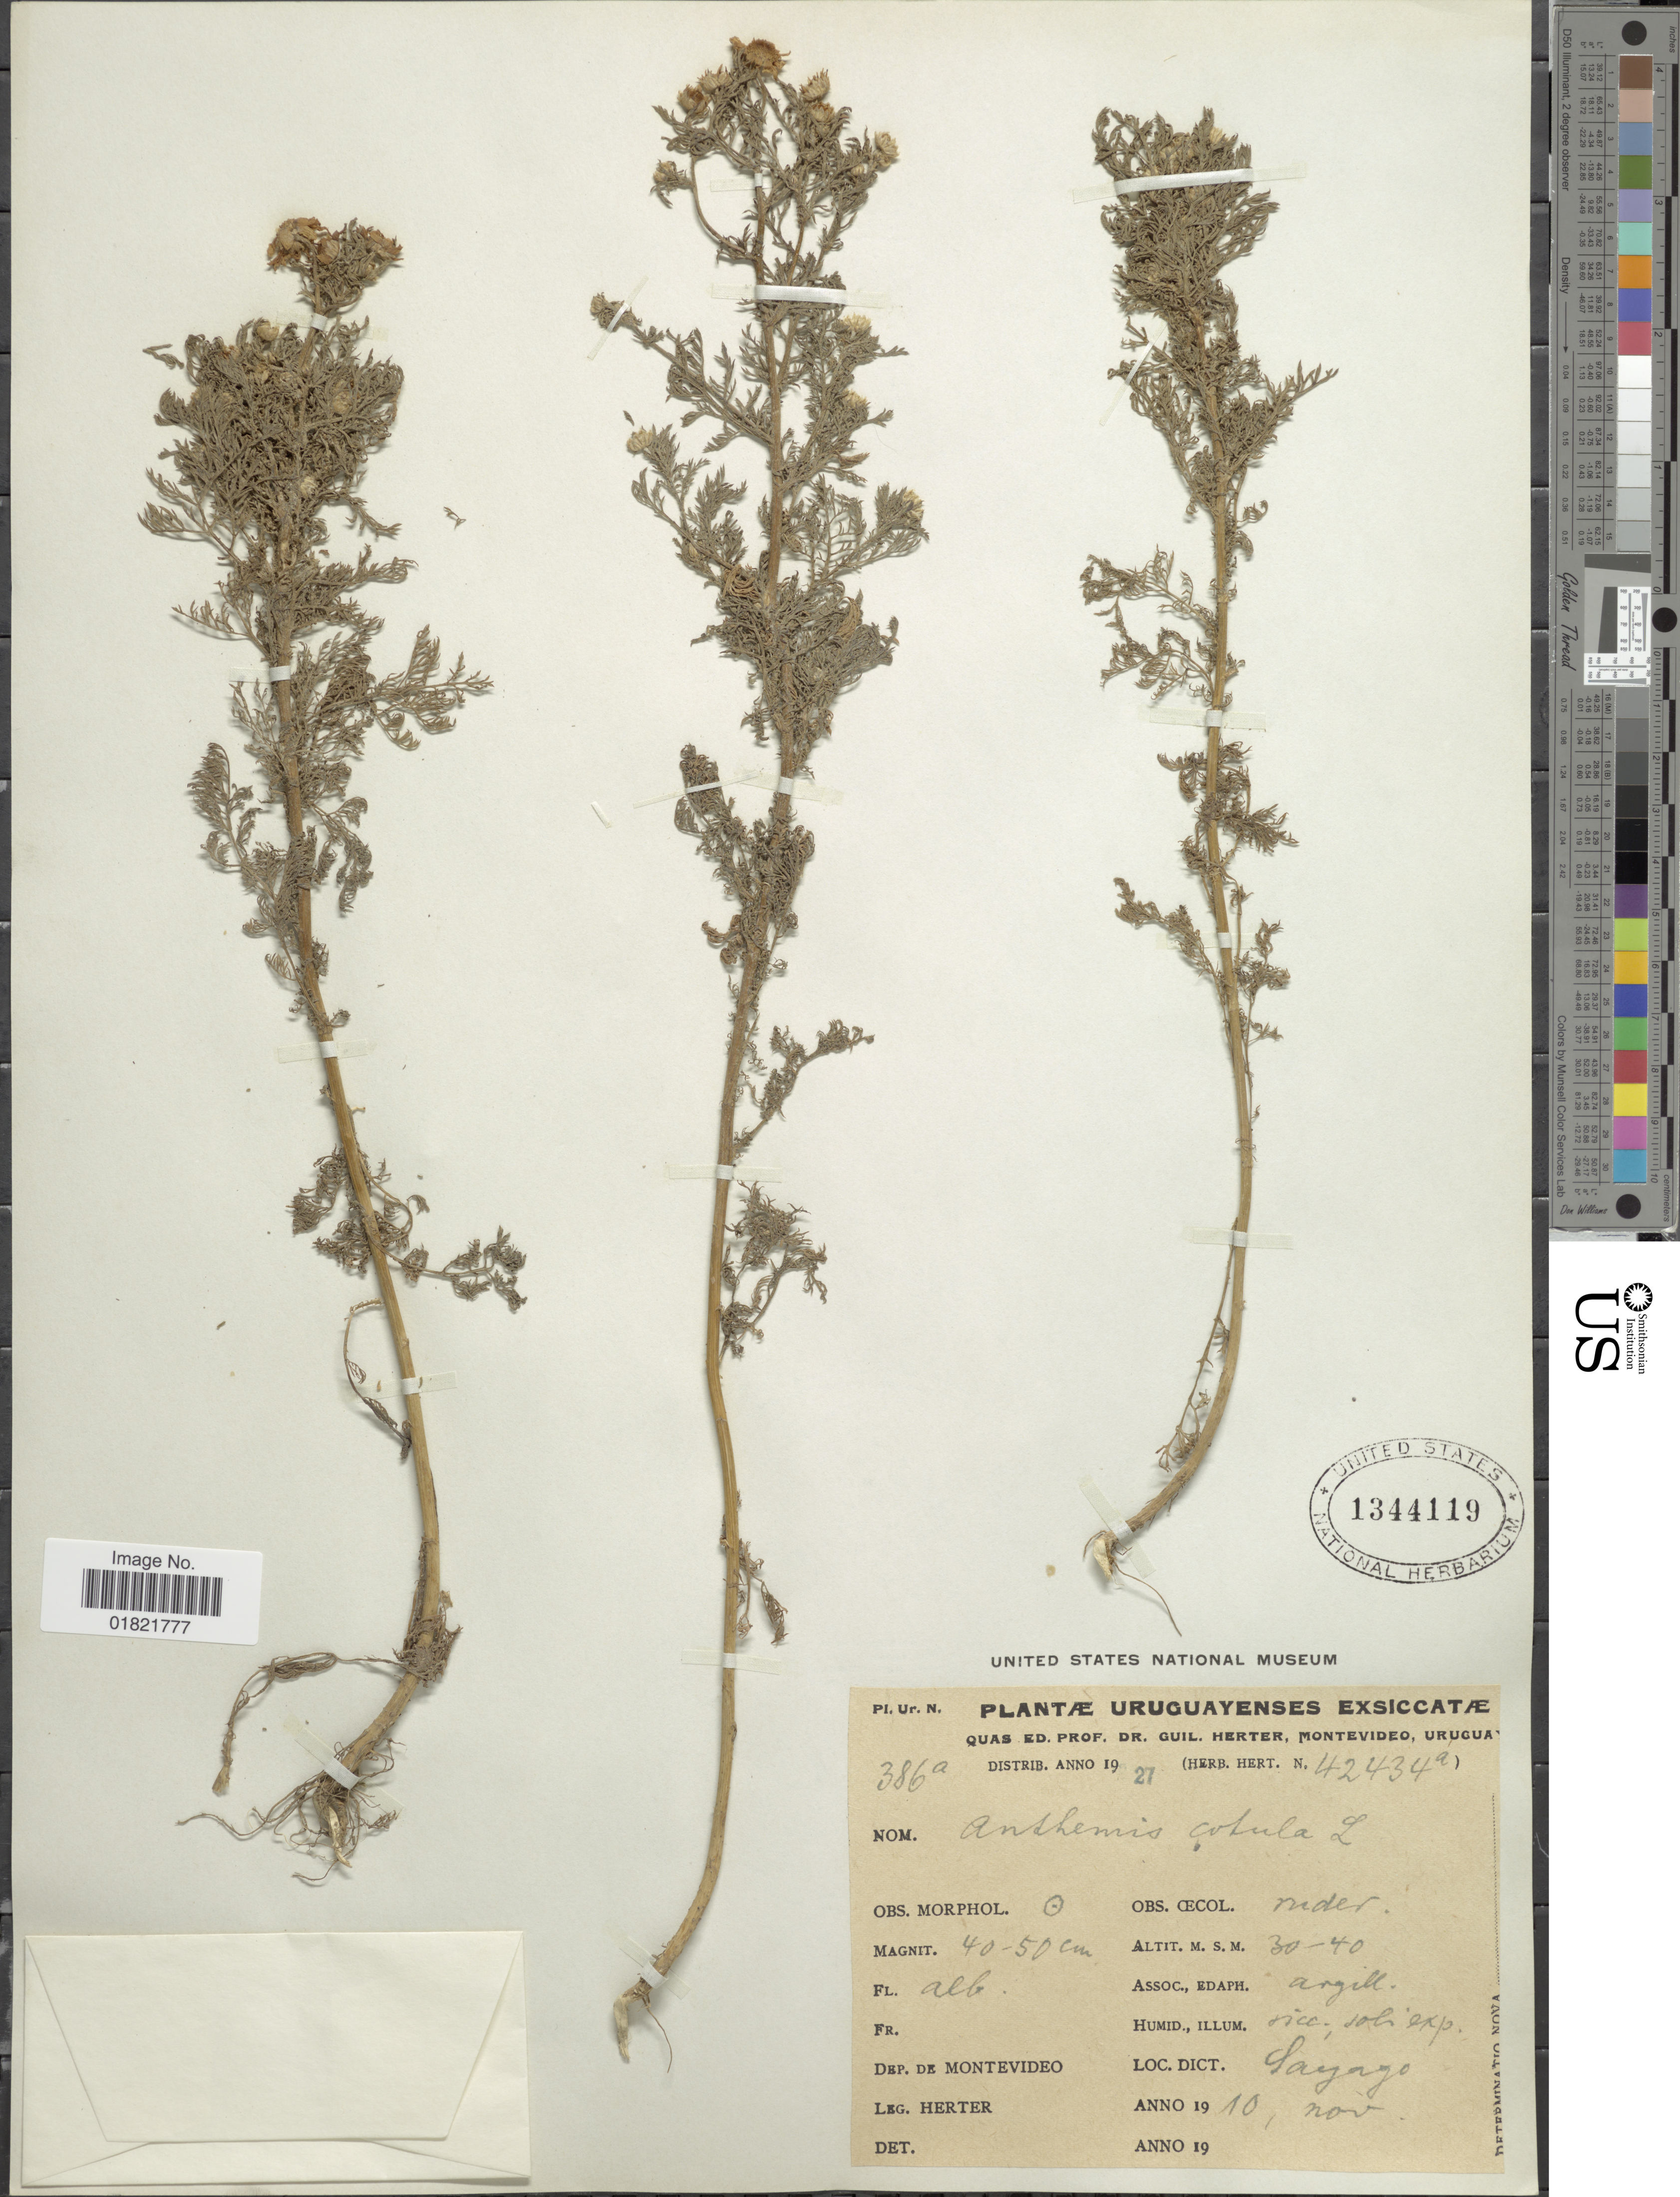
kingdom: Plantae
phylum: Tracheophyta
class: Magnoliopsida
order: Asterales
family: Asteraceae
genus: Anthemis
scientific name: Anthemis cotula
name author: L.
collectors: W. G. Herter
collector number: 386a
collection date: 1910-11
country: Uruguay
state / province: Montevideo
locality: Sayago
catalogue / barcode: US 1344119